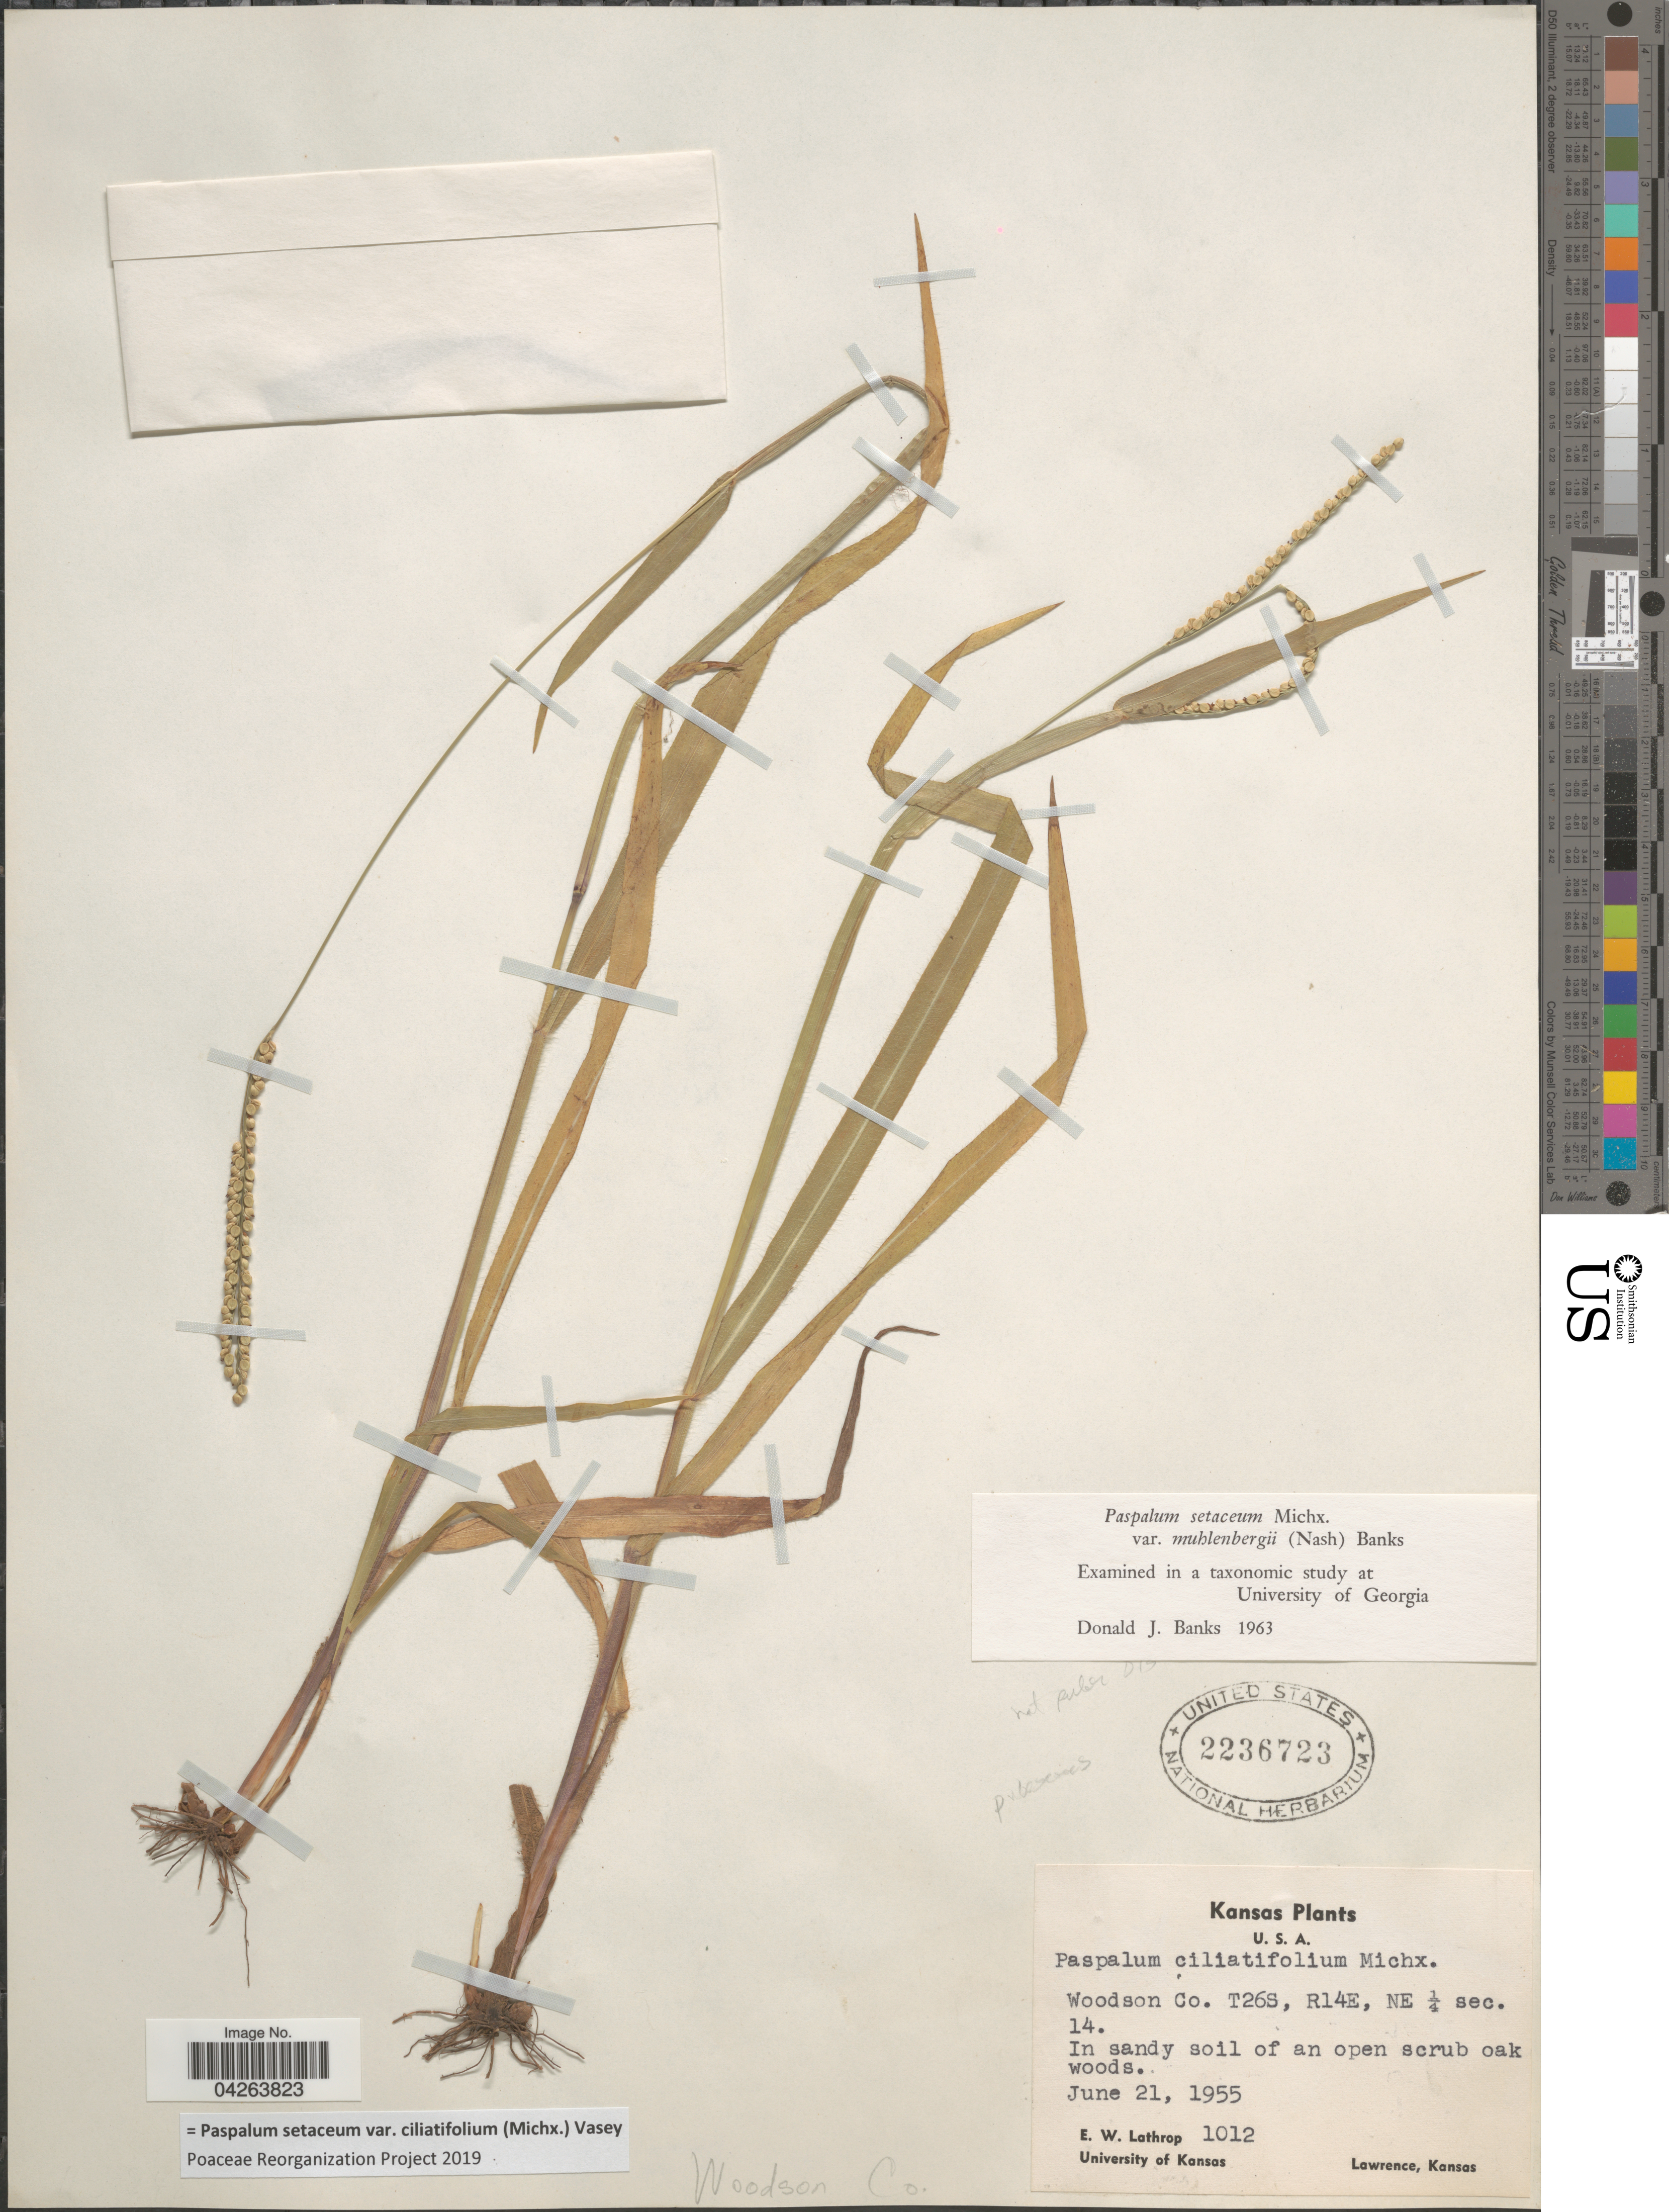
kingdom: Plantae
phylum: Tracheophyta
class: Liliopsida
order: Poales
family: Poaceae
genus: Paspalum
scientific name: Paspalum setaceum var. ciliatifolium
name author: (Michx.) Vasey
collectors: E. W. Lathrop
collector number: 1012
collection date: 1955-06-21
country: United States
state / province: Kansas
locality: Woodson Co. T26S, R14E, NE ¼ sec. 14.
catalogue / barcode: US 2236723